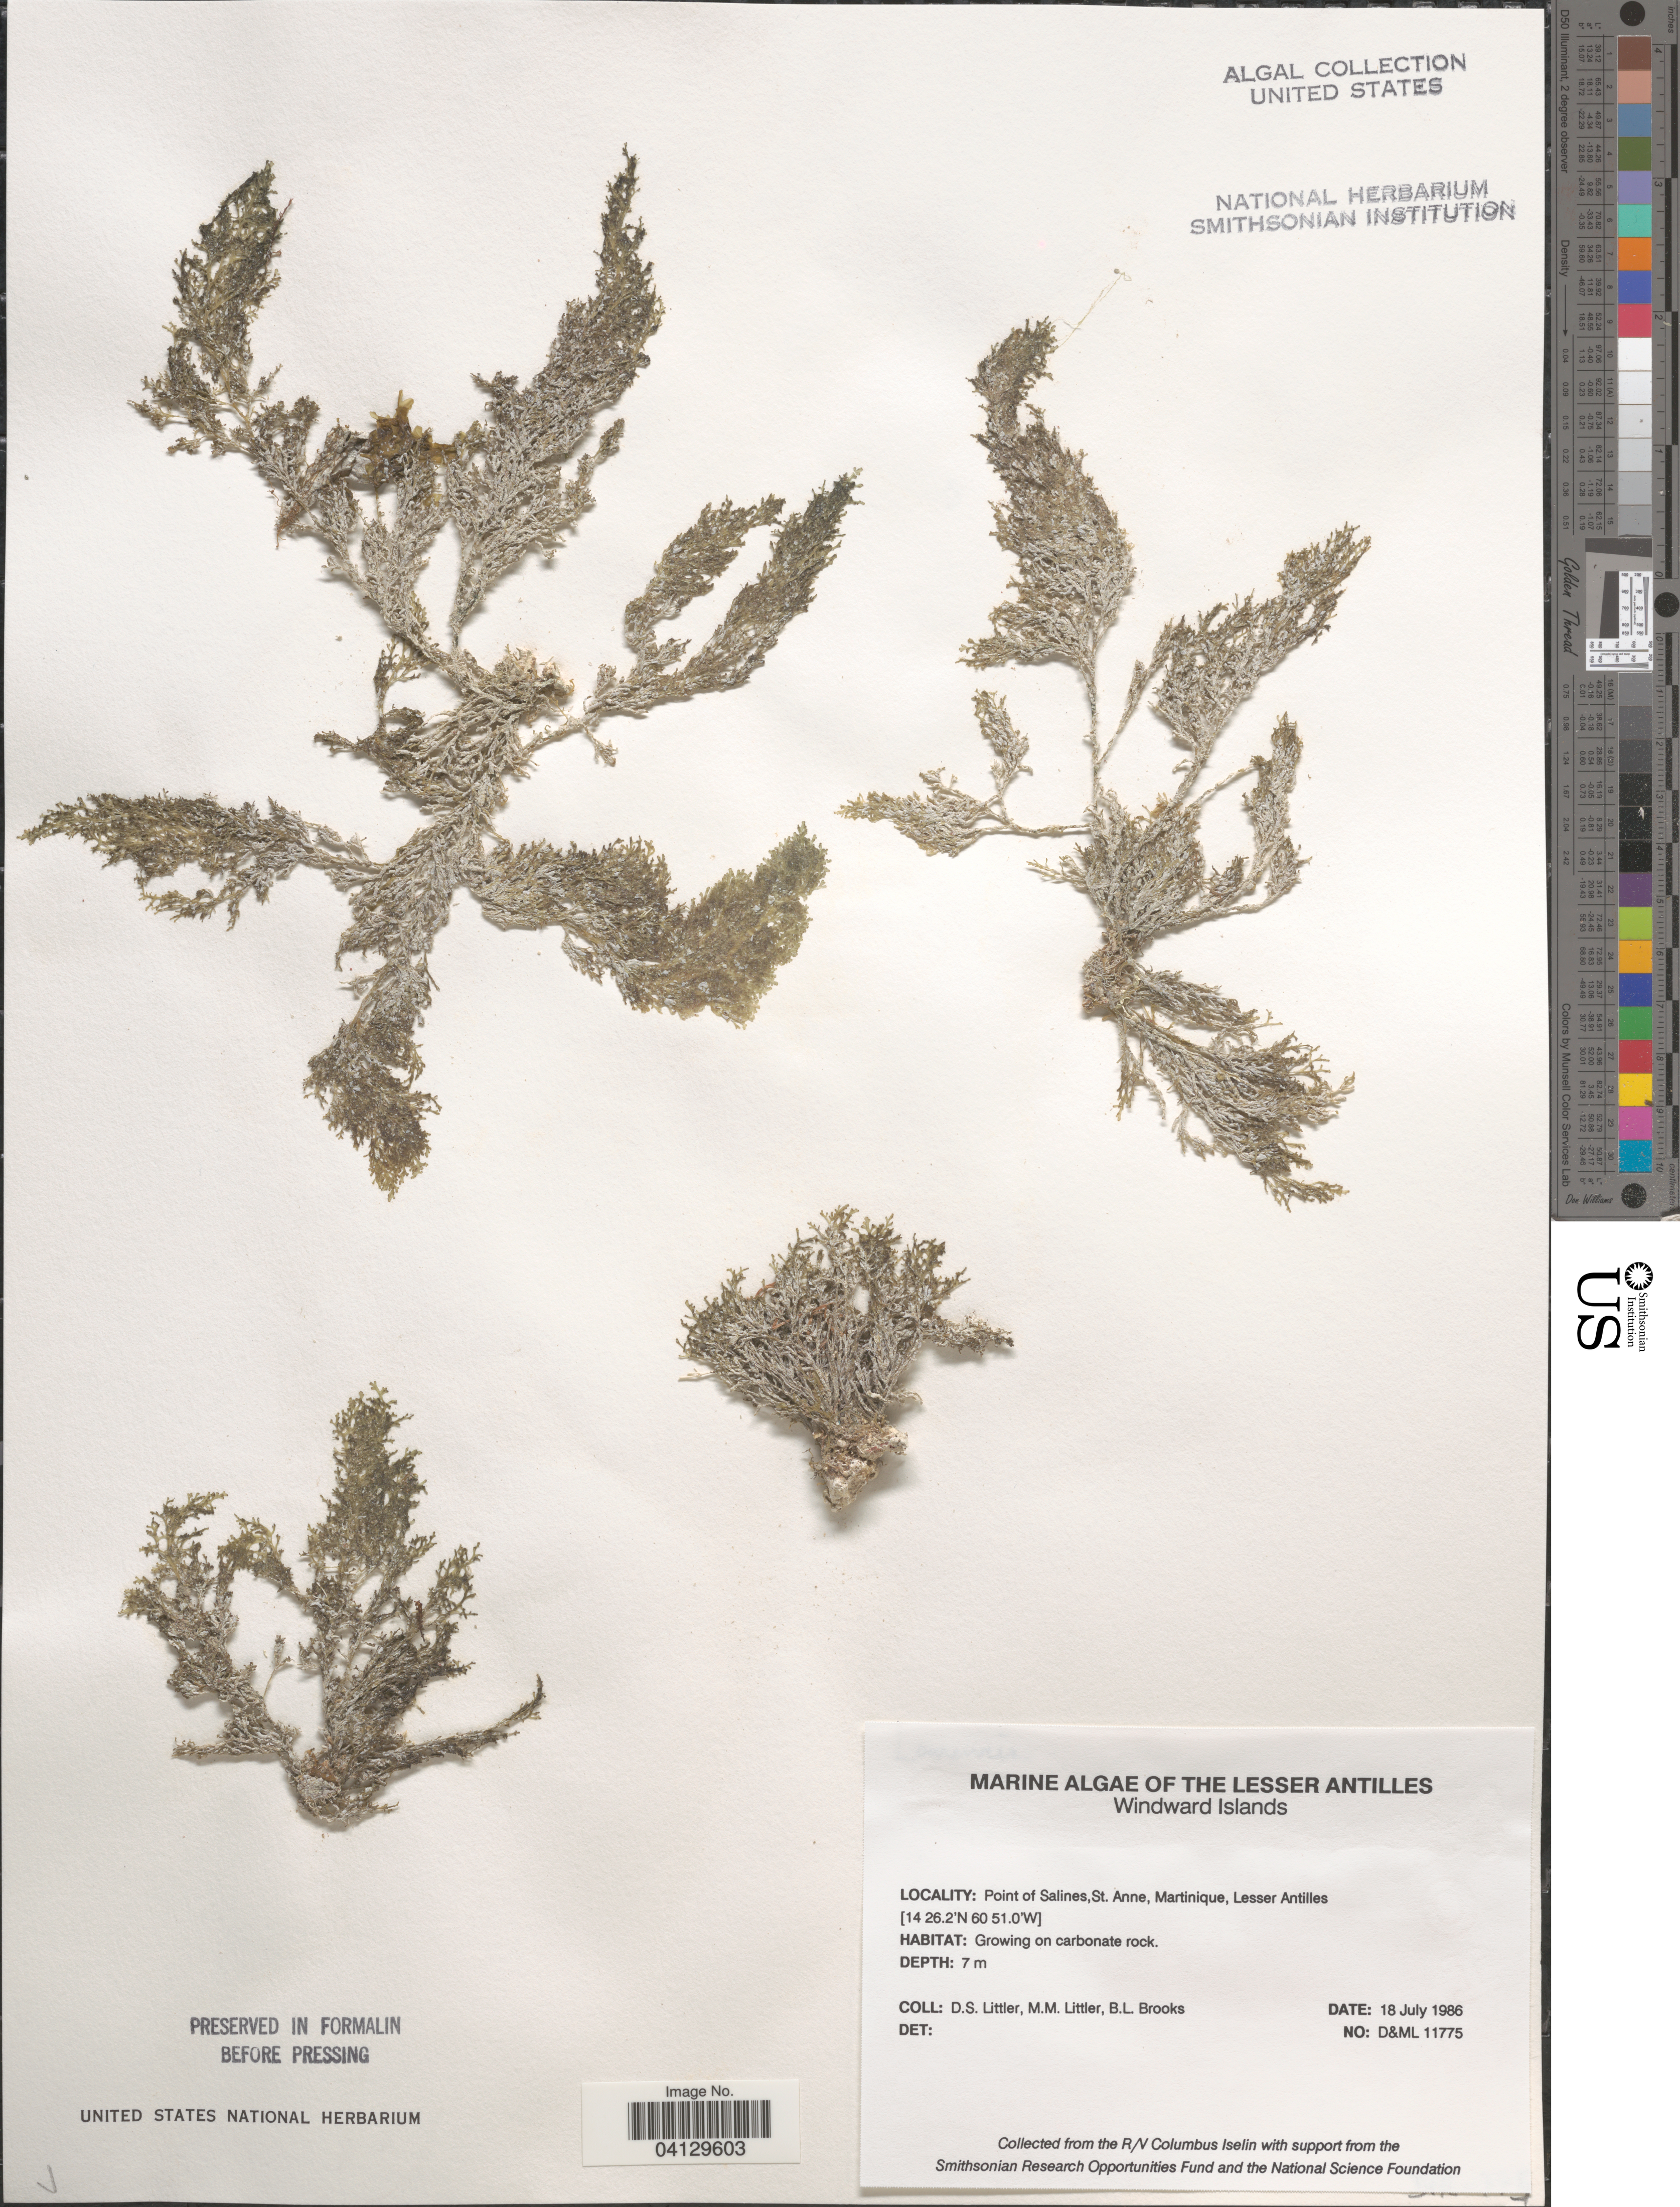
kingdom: Plantae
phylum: Rhodophyta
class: Florideophyceae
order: Corallinales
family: Corallinaceae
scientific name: Crustose Coralline Algae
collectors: D. S. Littler & B. Brooks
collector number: D&ML11775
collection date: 1986-07-18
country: Martinique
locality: The Lesser Antilles. Windward Islands. Point of Salines,St. Anne.